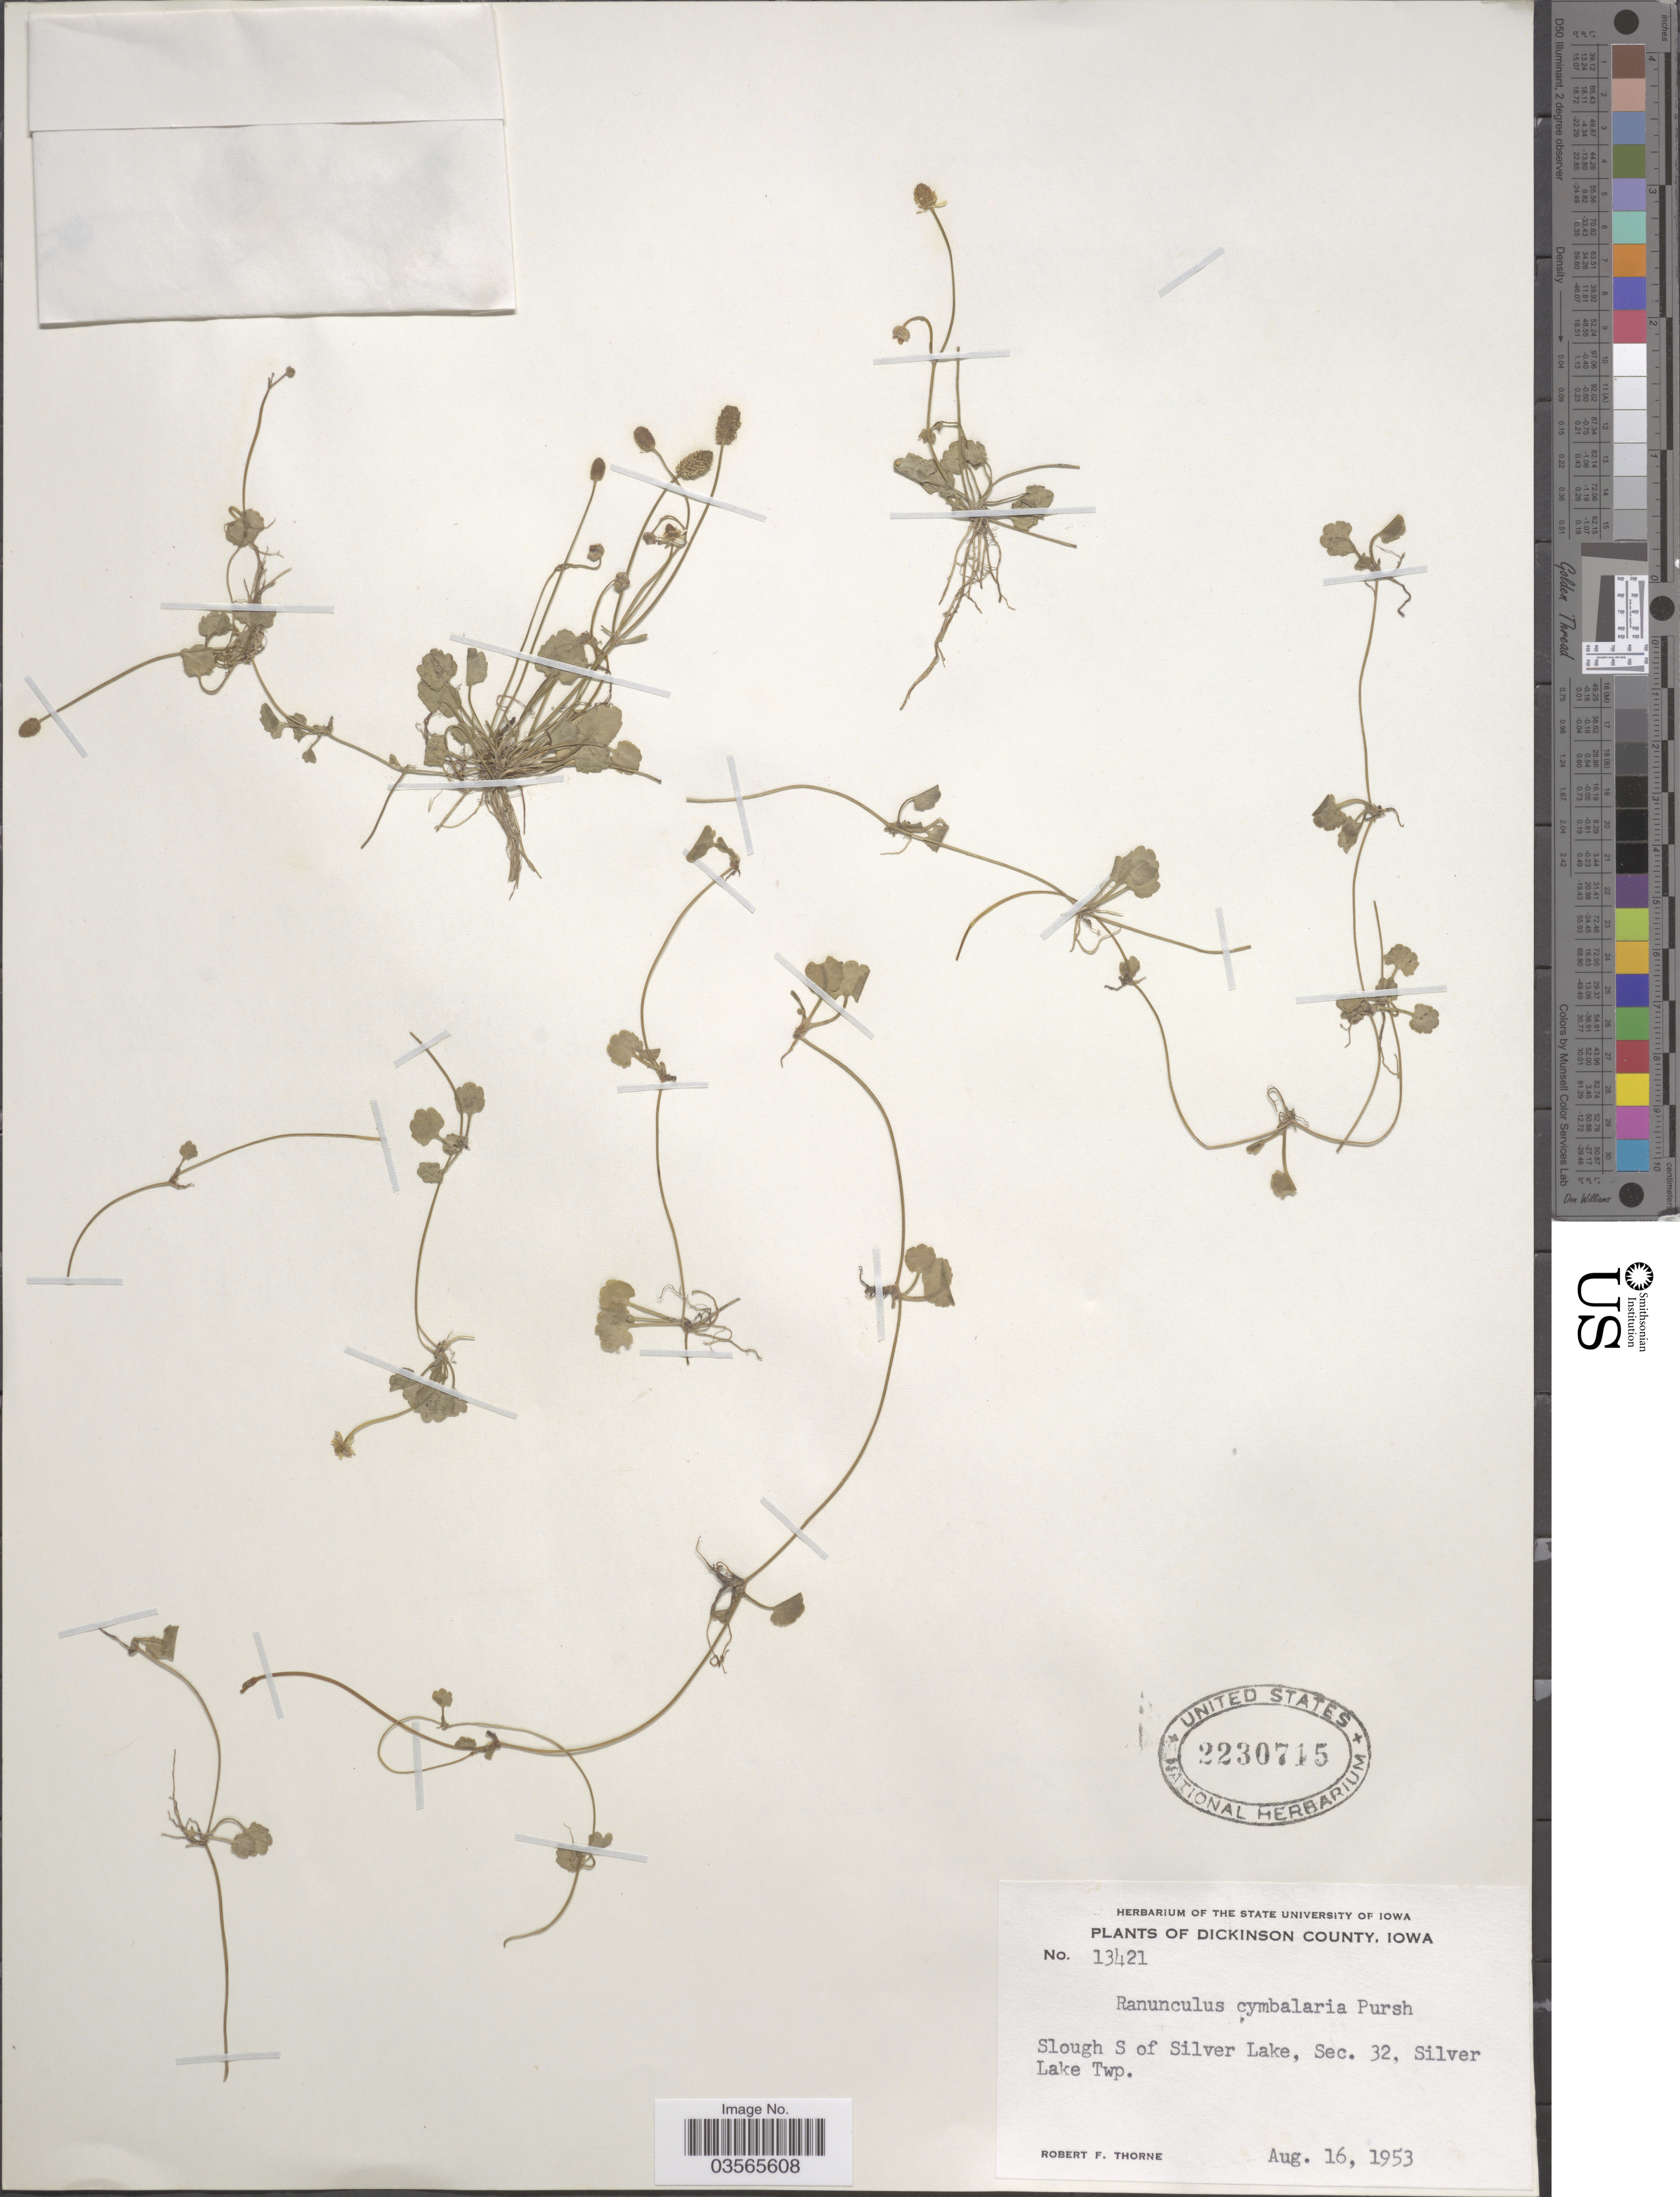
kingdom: Plantae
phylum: Tracheophyta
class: Magnoliopsida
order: Ranunculales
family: Ranunculaceae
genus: Halerpestes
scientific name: Halerpestes cymbalaria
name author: (Pursh) Greene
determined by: Strong, M. T., (US), Smithsonian Institution - National Museum of Natural History (UNITED STATES)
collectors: R. F. Thorne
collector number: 13421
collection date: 1953-08-16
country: United States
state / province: Iowa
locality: Dickinson County. Slough S of Silver Lake, Sec. 32, Silver Lake Twp.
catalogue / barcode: US 2230715